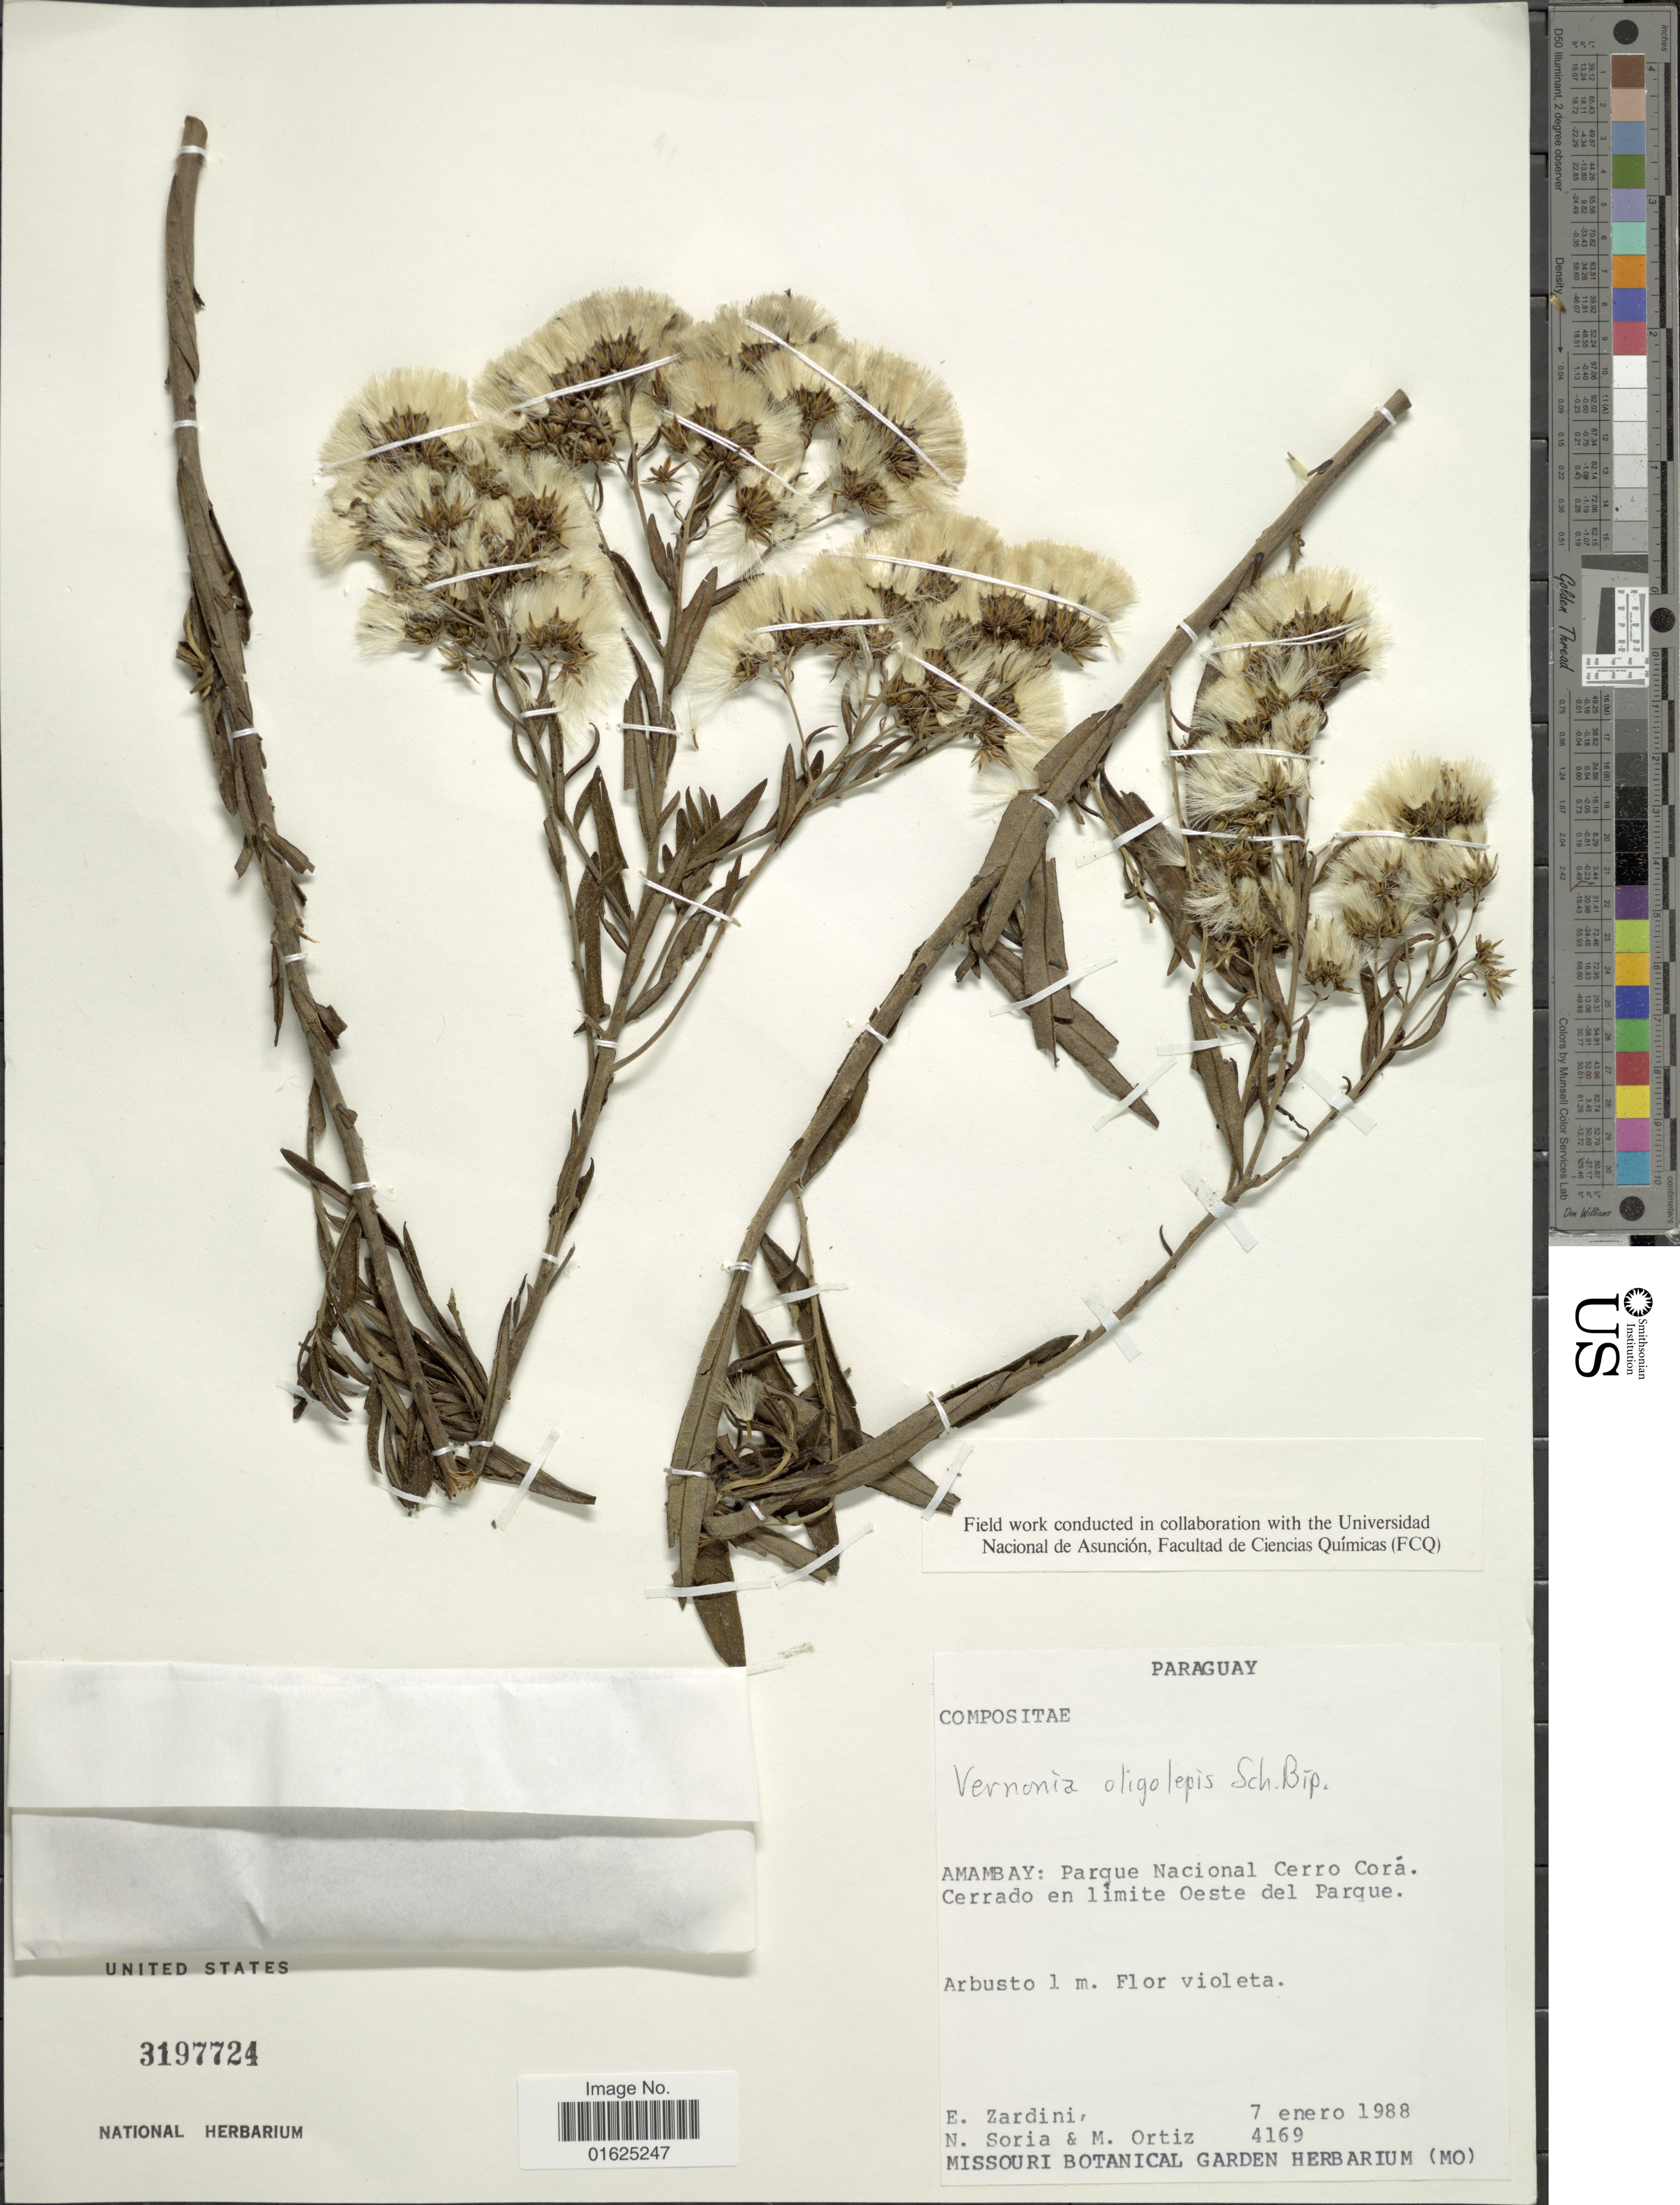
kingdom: Plantae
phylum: Tracheophyta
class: Magnoliopsida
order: Asterales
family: Asteraceae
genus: Vernonanthura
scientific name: Vernonanthura oligolepis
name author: (Sch. Bip. ex Baker) H. Rob.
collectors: E. M. Zardini, N. Soria & M. Ortíz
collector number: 4169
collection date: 1988-01-07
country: Paraguay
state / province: Amambay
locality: Parque Nacional Cerro Corá. Cerrado en limite Oeste del Parque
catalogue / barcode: US 3197724